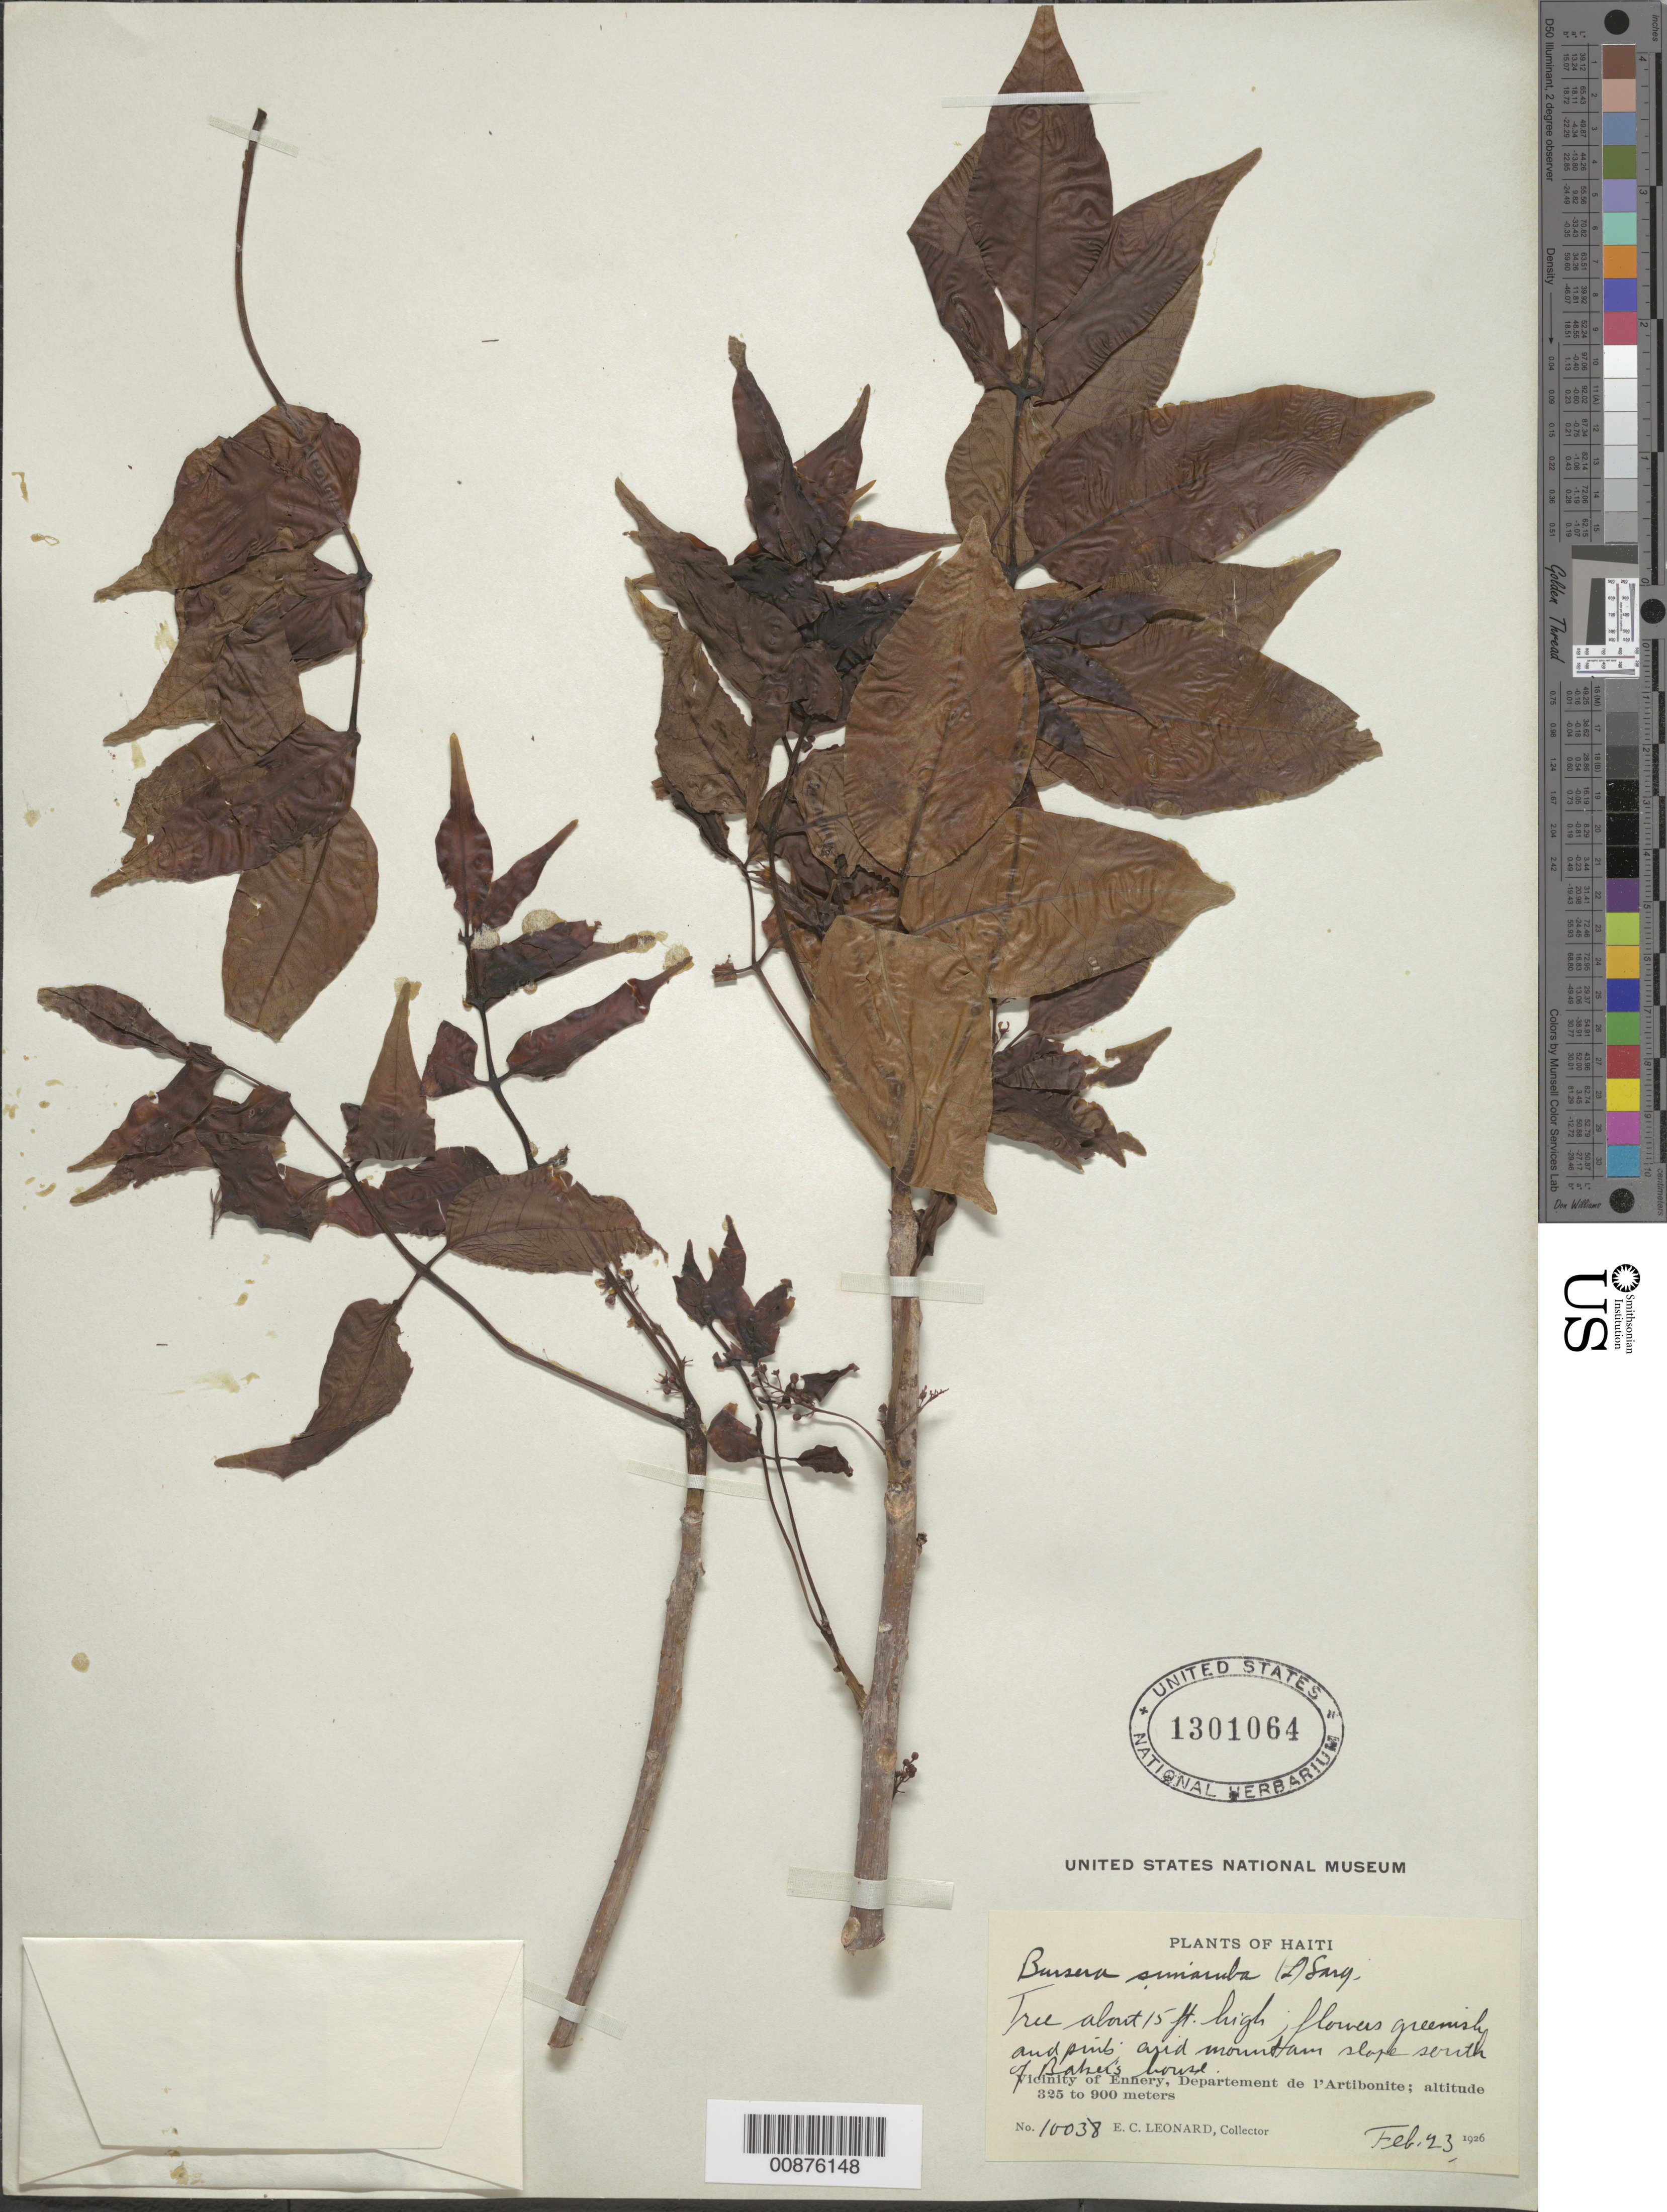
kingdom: Plantae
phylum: Tracheophyta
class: Magnoliopsida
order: Sapindales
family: Burseraceae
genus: Bursera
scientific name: Bursera simaruba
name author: (L.) Sarg.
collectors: E. C. Leonard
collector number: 10038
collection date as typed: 23 Feb 1926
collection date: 1926-02-23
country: Haiti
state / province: Artibonite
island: Hispaniola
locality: Vicinity of Ennery, mountain slope S of Baker's house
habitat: Arid mountain slope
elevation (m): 325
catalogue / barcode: US 1301064